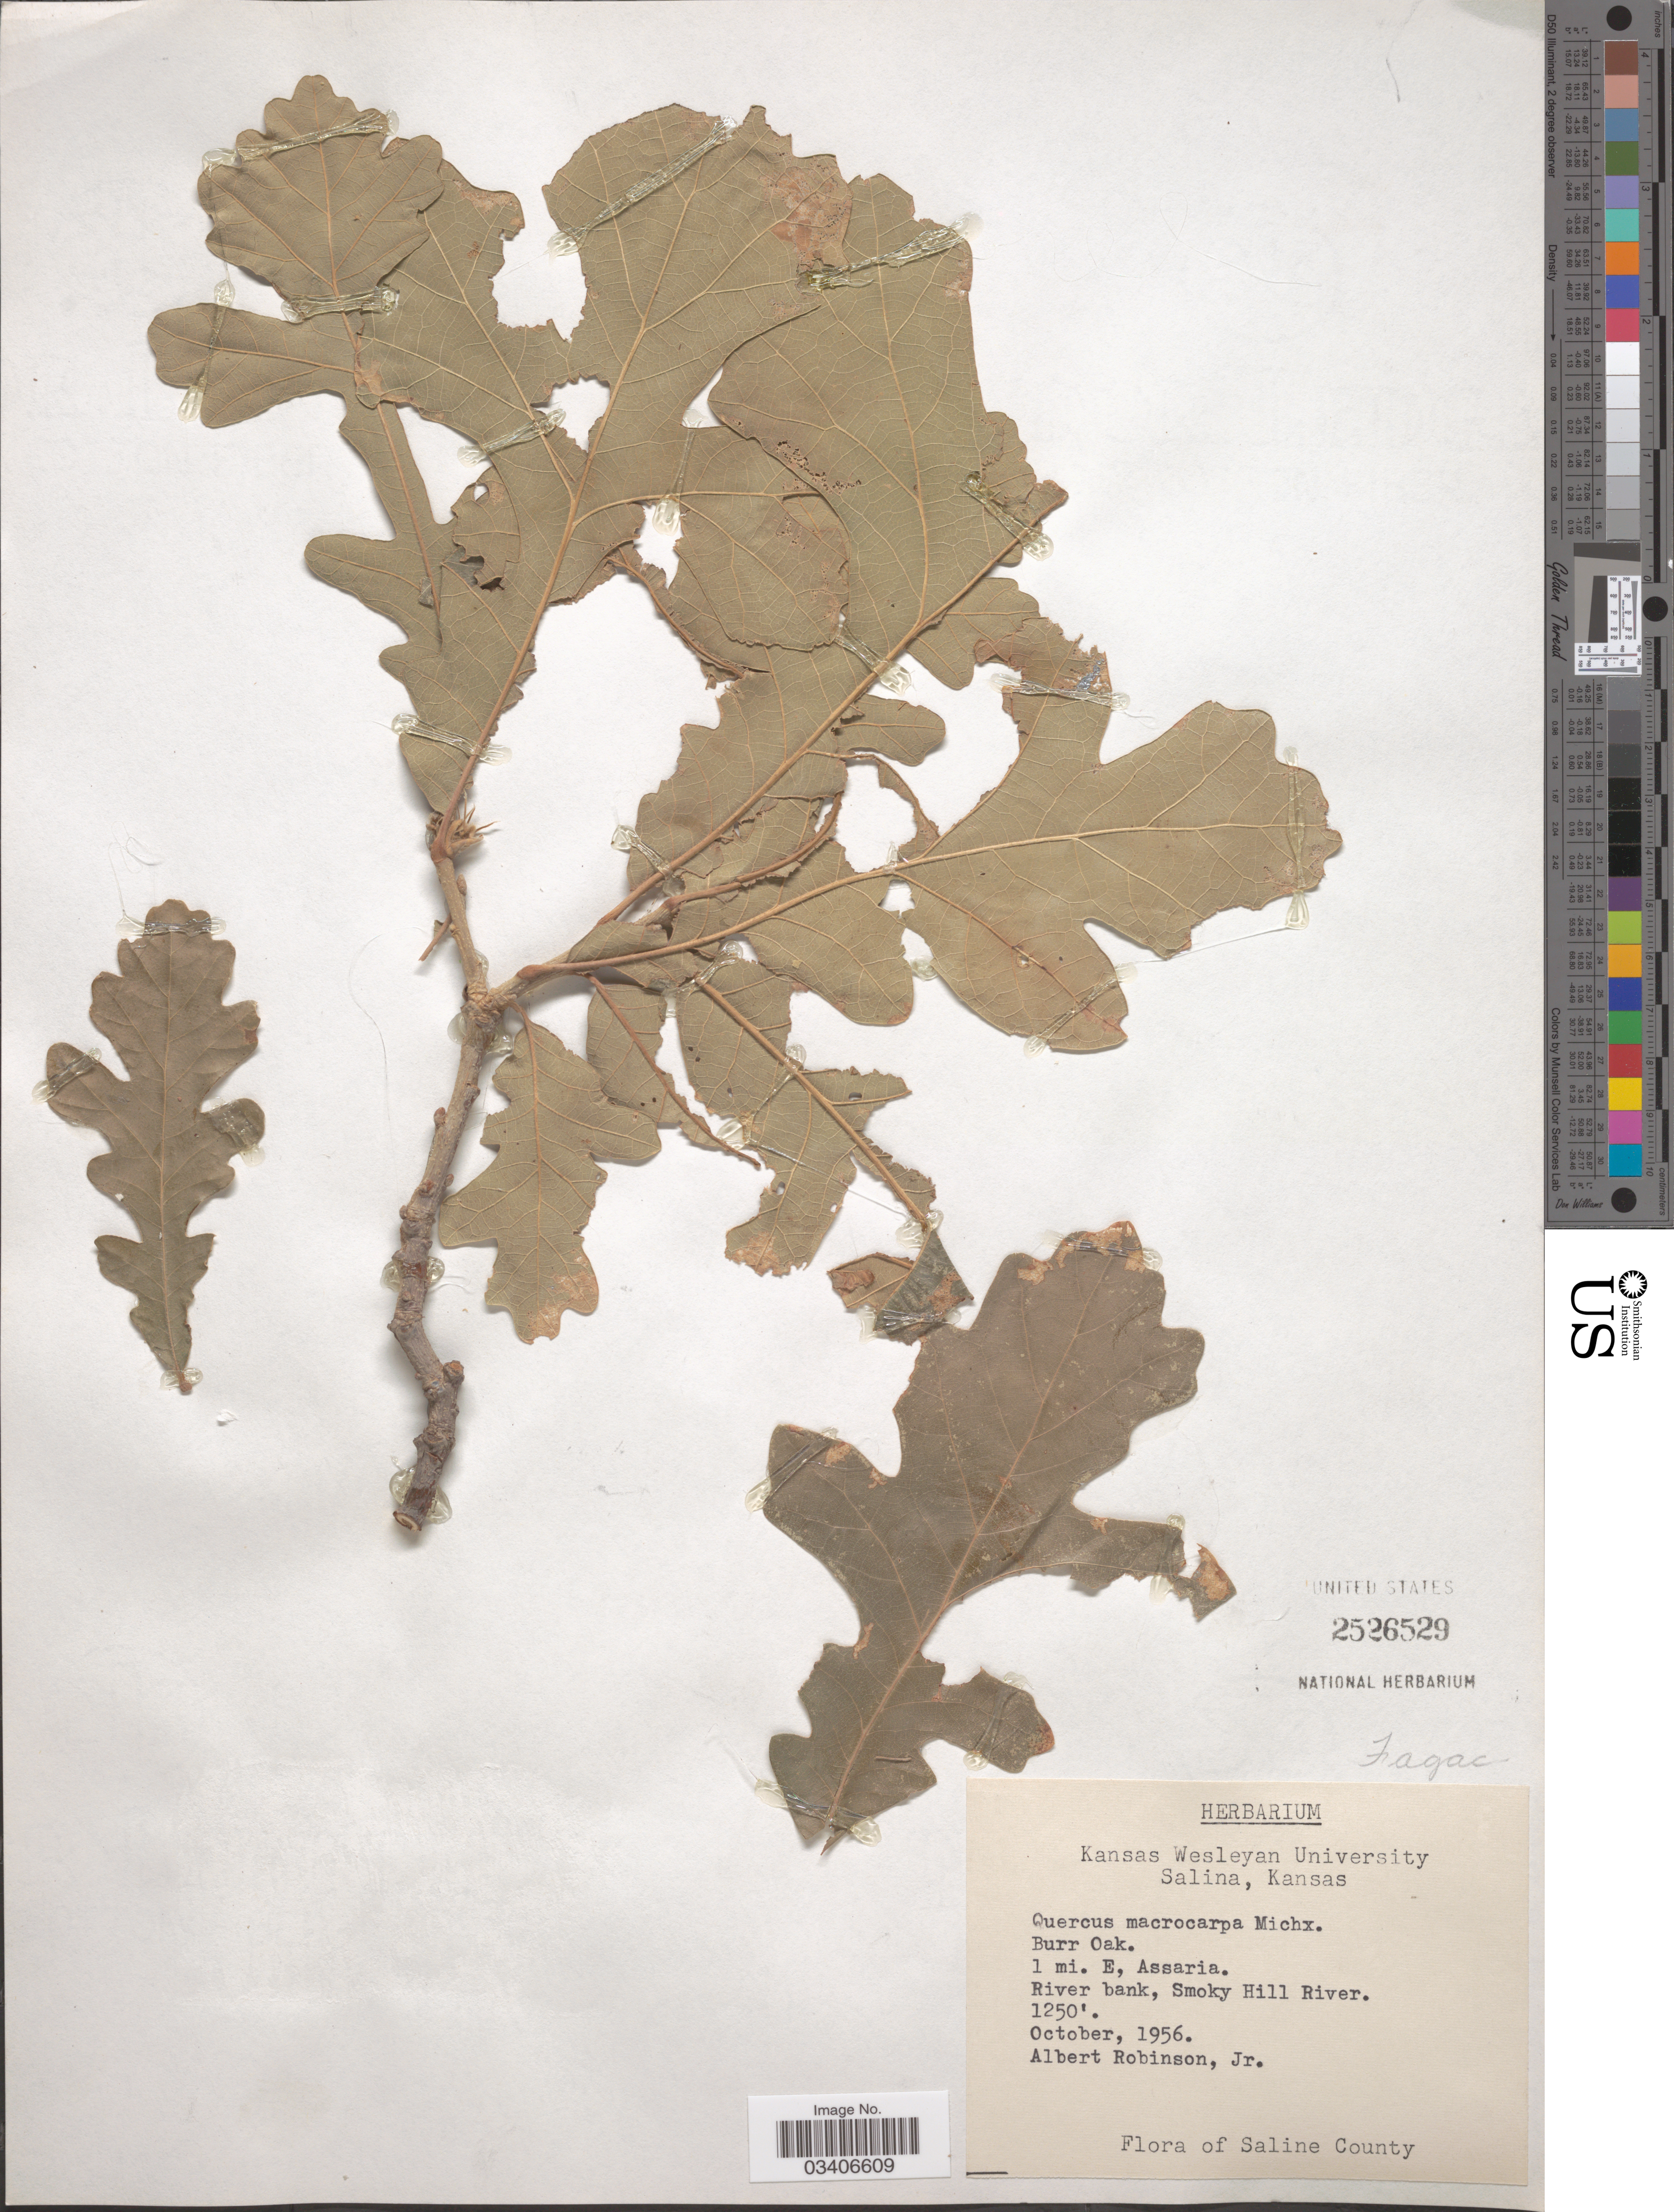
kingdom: Plantae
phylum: Tracheophyta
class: Magnoliopsida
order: Fagales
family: Fagaceae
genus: Quercus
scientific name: Quercus macrocarpa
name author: Michx.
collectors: A. Robinson Jr.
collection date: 1956-10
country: United States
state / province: Kansas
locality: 1 mi. E, Assaria. River bank, Smoky Hill River. Saline County.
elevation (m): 381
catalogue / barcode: US 2526529